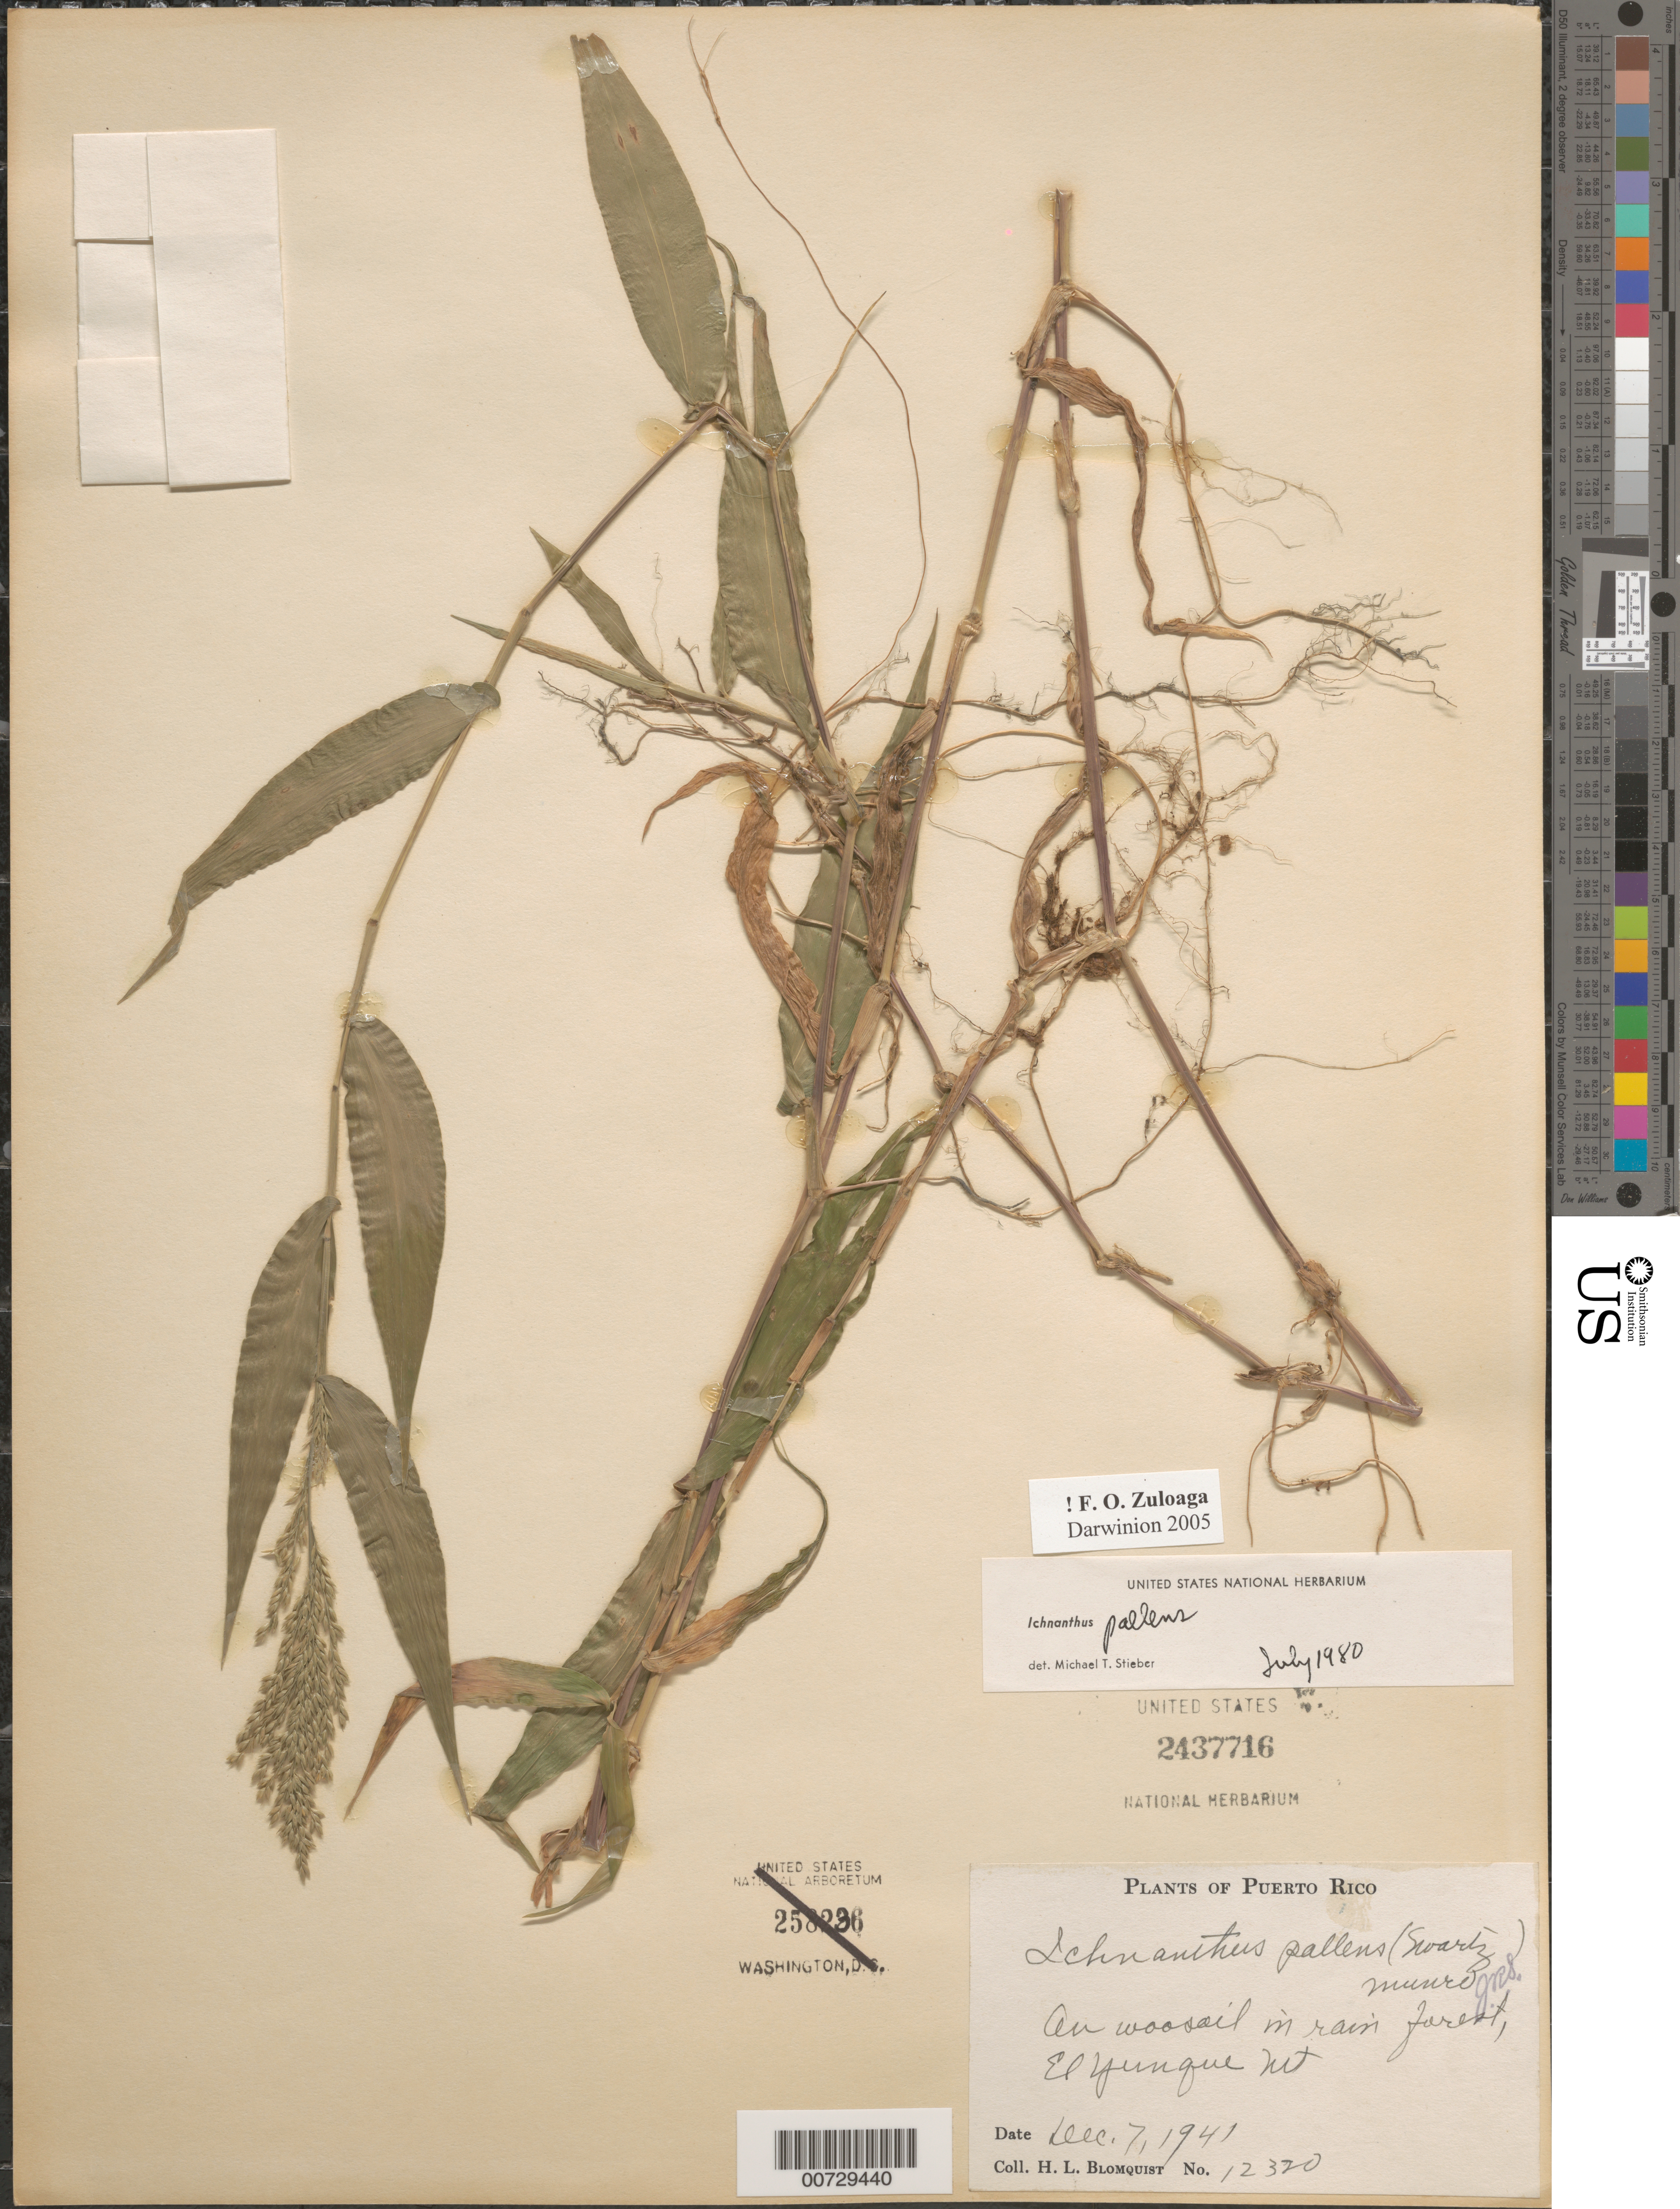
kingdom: Plantae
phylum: Tracheophyta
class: Liliopsida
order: Poales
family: Poaceae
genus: Ichnanthus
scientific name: Ichnanthus pallens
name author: (Sw.) Munro ex Benth.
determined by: Stieber, M. T.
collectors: H. Blomquist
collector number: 12320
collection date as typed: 07 Dec 1941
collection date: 1941-12-07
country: Puerto Rico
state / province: Río Grande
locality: El Yunque Mt.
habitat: On woosoil in rain forest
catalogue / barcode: US 2437716